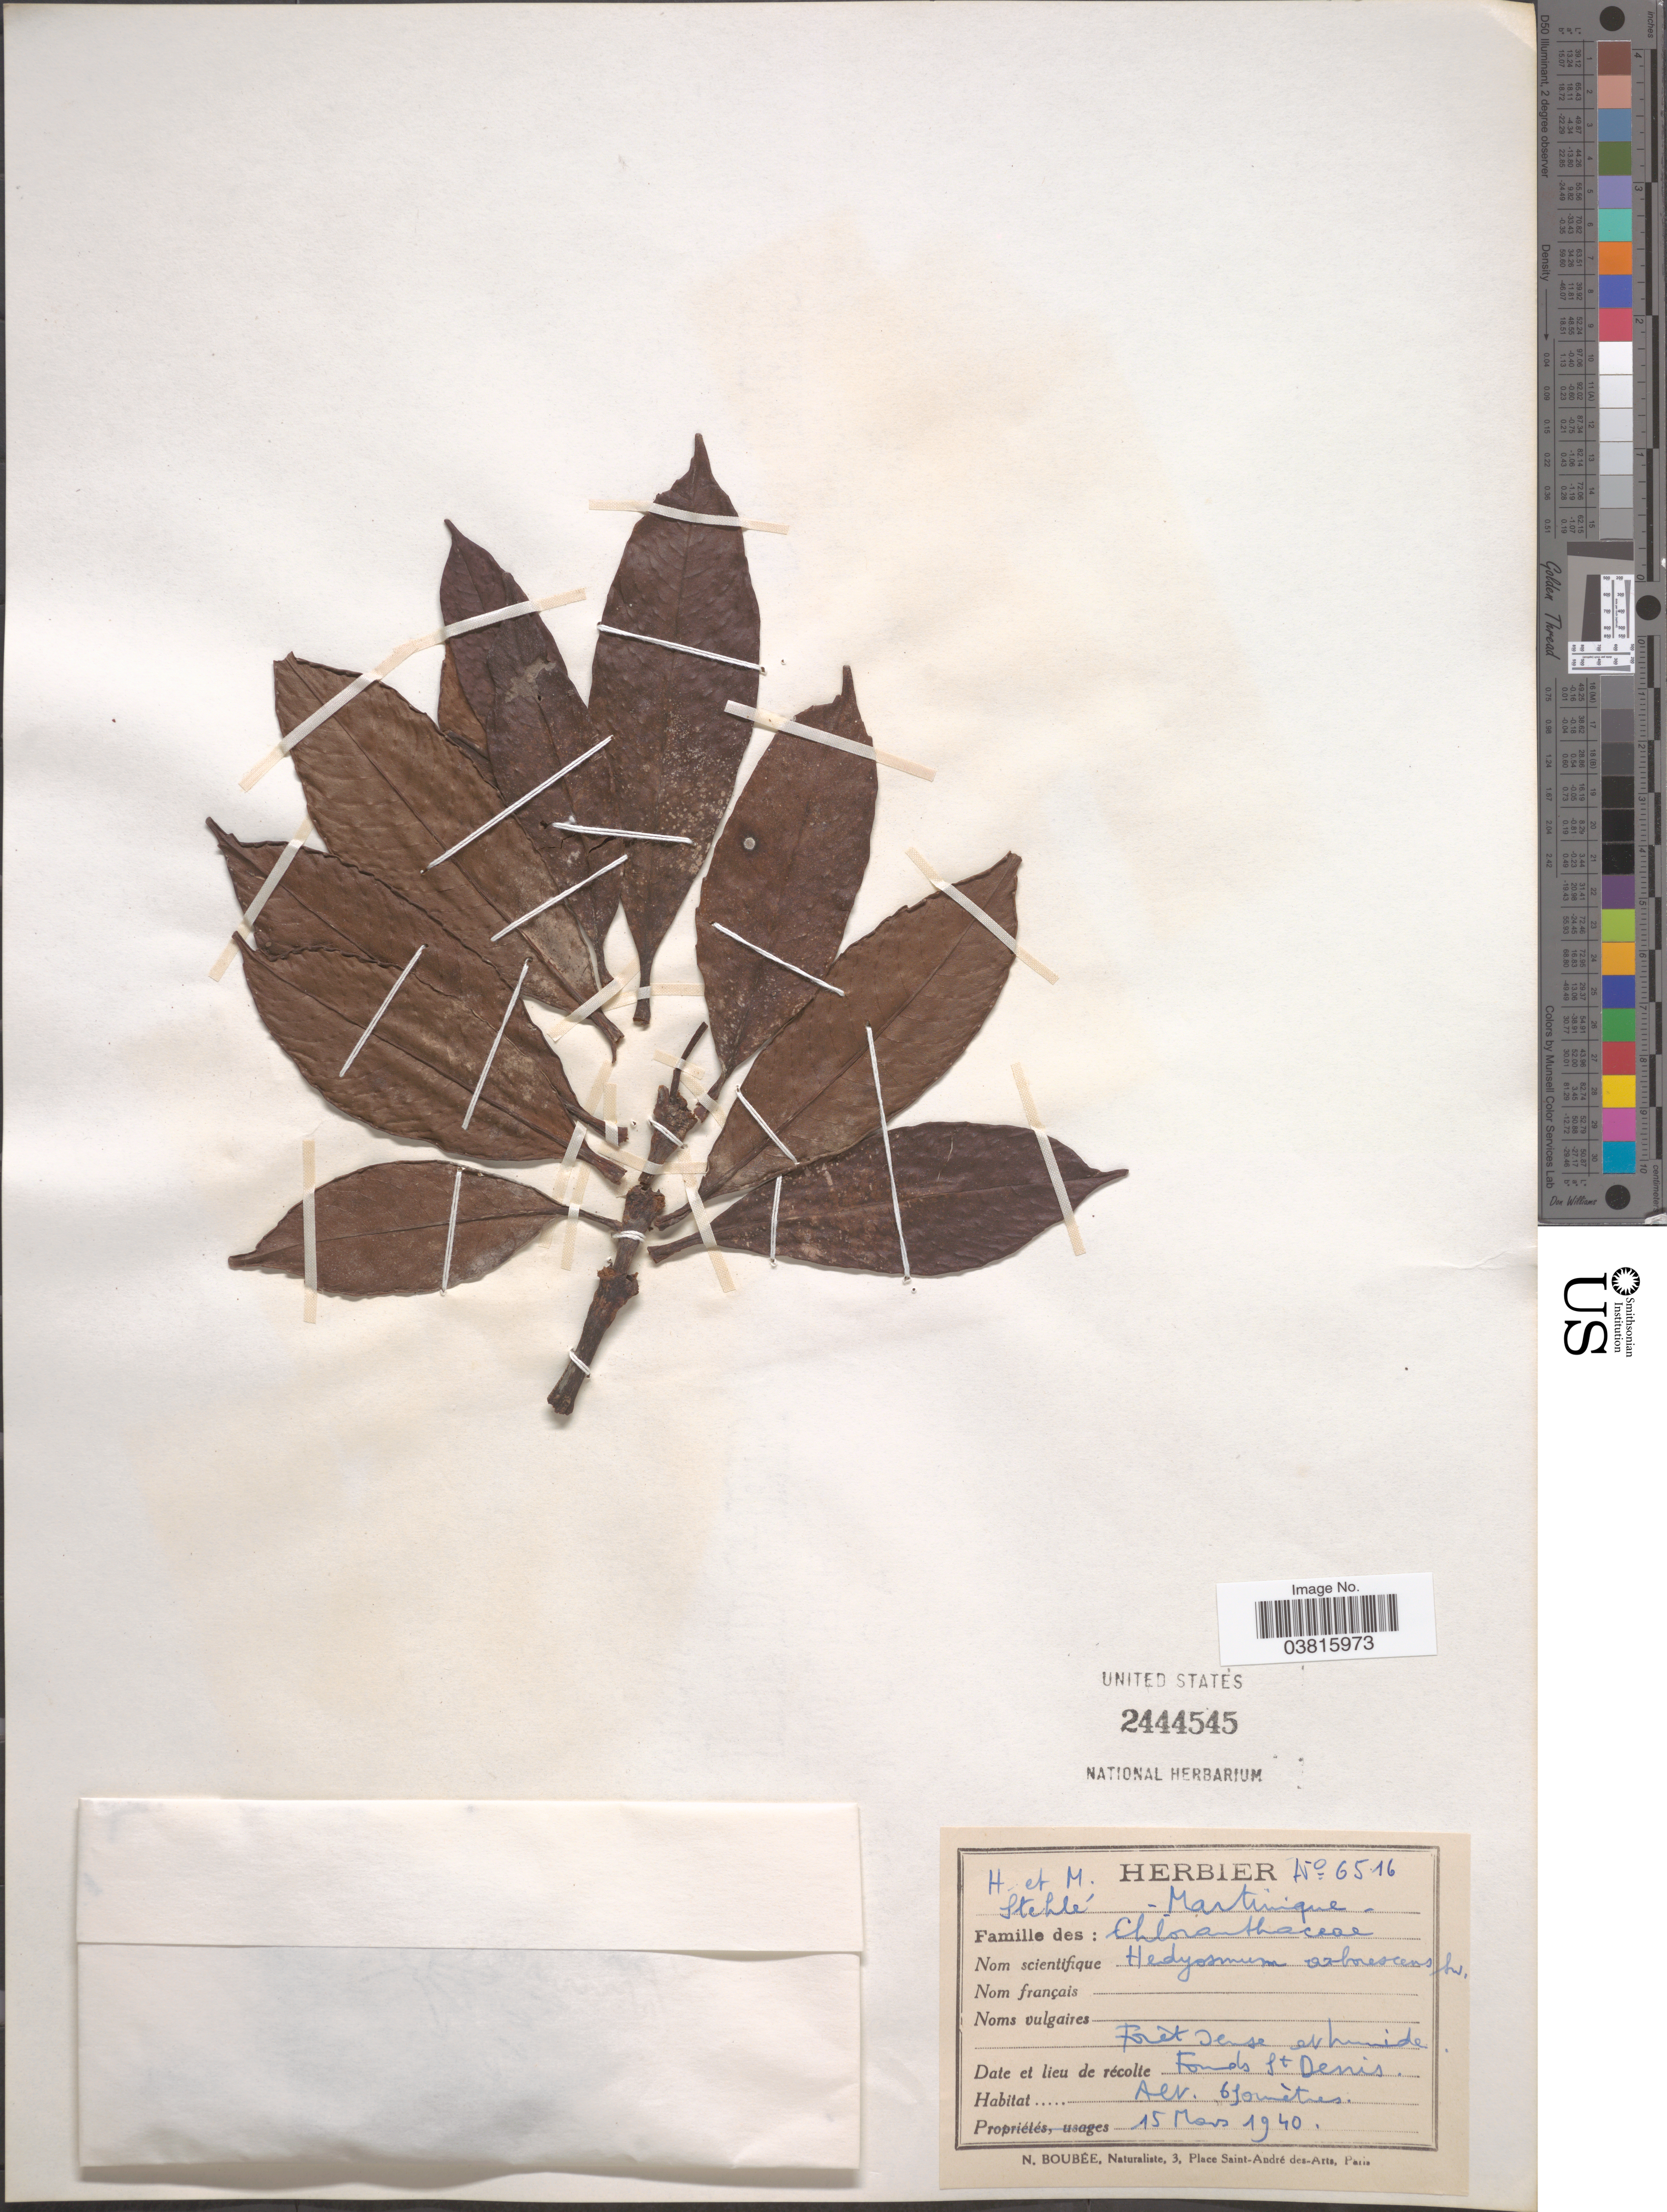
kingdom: Plantae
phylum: Tracheophyta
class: Magnoliopsida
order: Chloranthales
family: Chloranthaceae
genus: Hedyosmum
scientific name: Hedyosmum arborescens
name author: Sw.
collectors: H. Stehlé & M. Stehlé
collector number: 6516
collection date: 1940-03-15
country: Martinique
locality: Fonds St Denis.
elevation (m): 650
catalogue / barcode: US 2444545